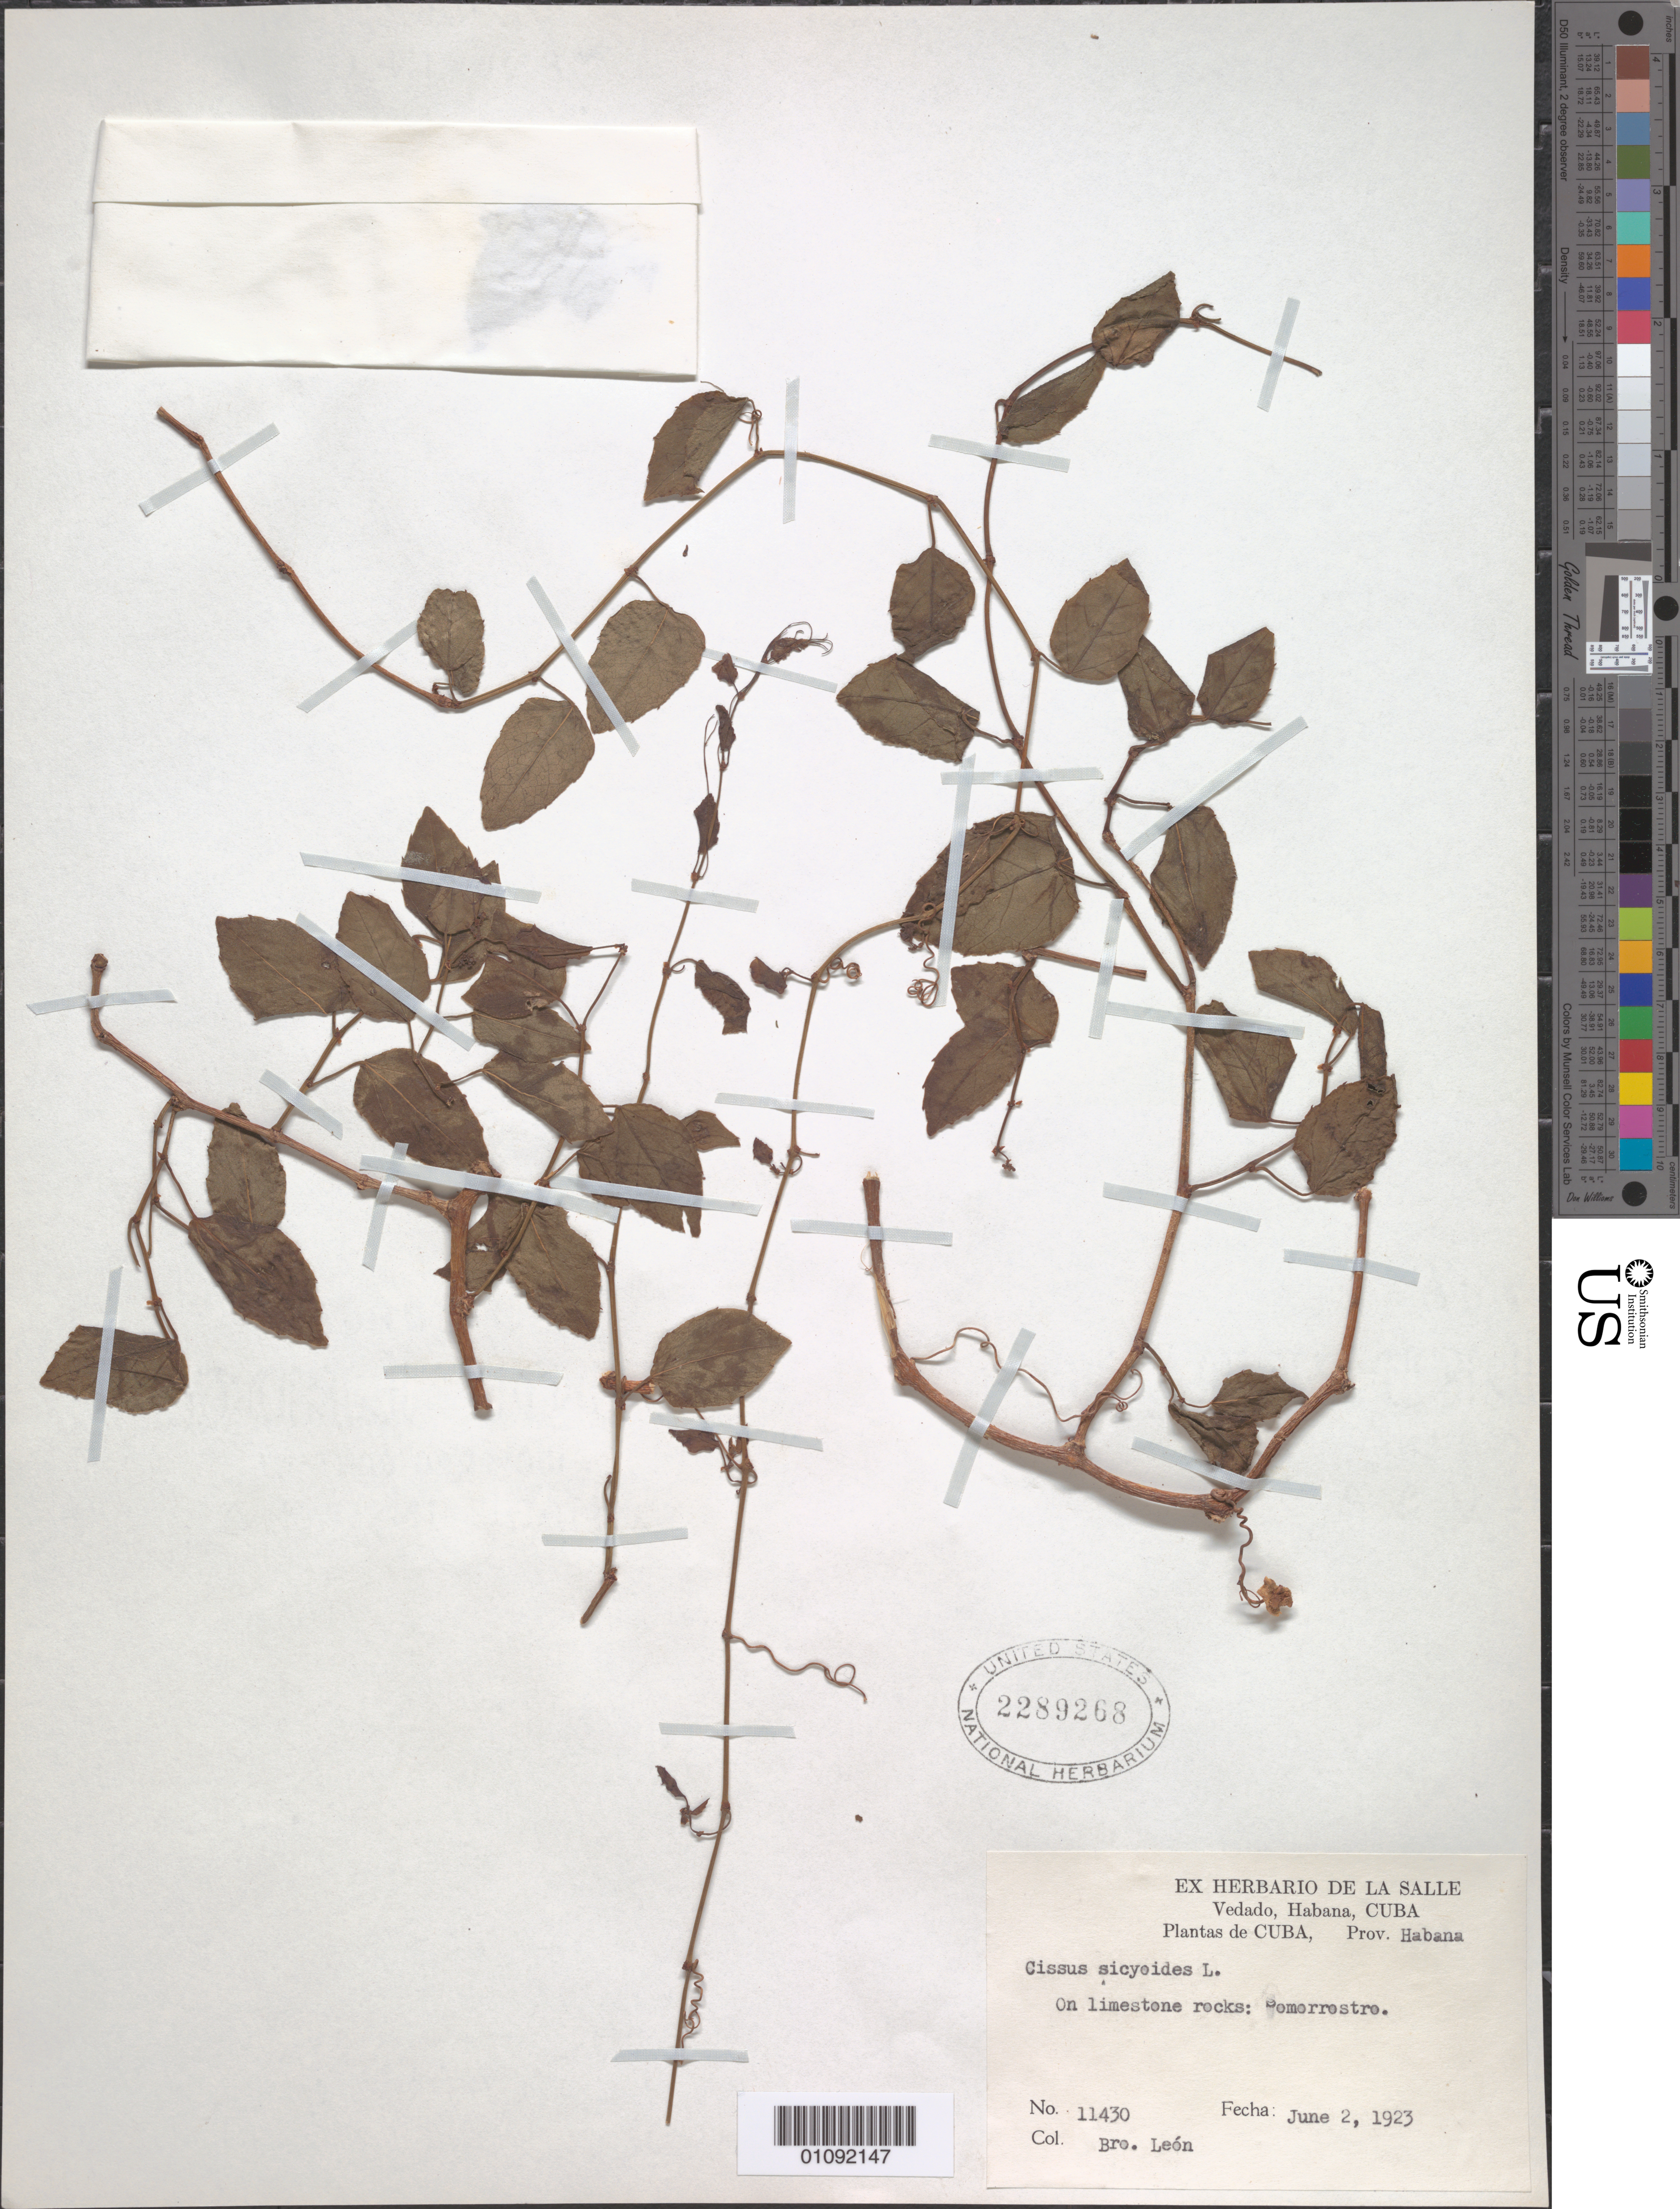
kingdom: Plantae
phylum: Tracheophyta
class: Magnoliopsida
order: Vitales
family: Vitaceae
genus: Cissus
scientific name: Cissus verticillata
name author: (L.) Nicolson & C.E. Jarvis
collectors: Bro. León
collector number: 11430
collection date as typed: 02 Jun 1923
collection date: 1923-06-02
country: Cuba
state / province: La Habana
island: Cuba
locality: Somorrestre Prov Habana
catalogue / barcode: US 2289268